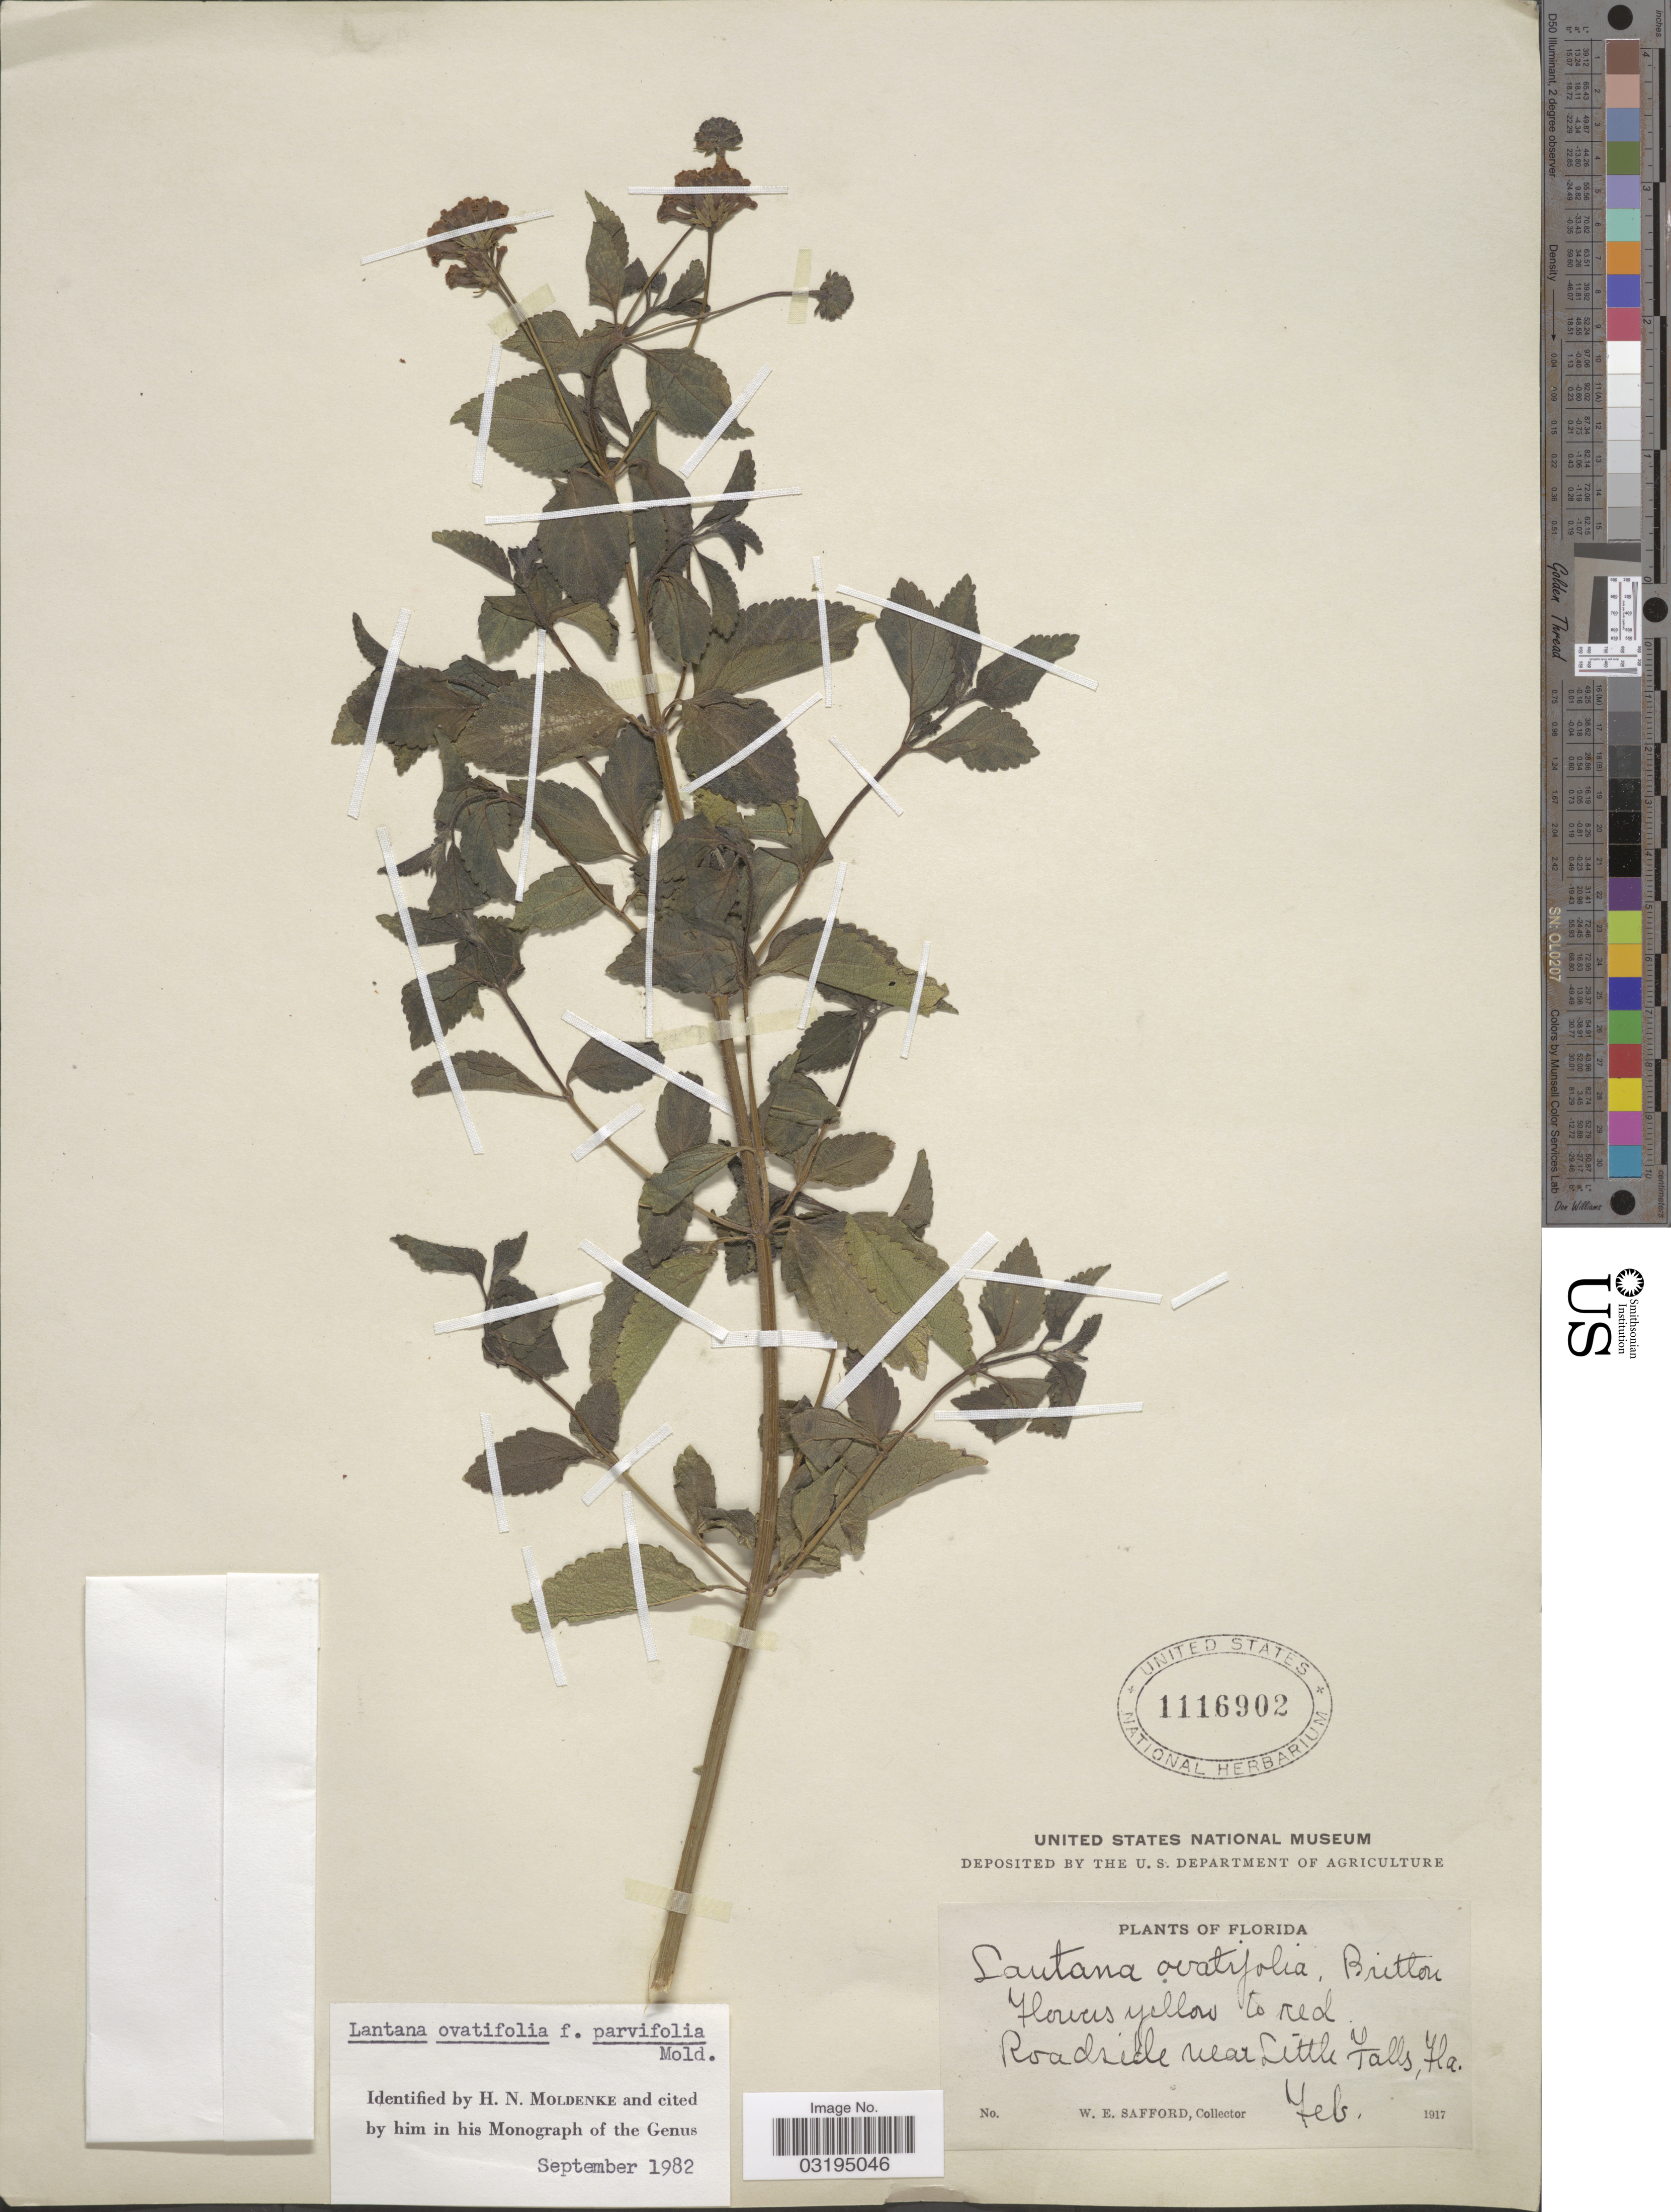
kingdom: Plantae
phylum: Tracheophyta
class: Magnoliopsida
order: Lamiales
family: Verbenaceae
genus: Lantana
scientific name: Lantana ovatifolia f. parvifolia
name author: Moldenke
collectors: W. E. Safford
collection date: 1917-02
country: United States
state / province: Florida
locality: Roadside near Little Falls.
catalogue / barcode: US 1116902